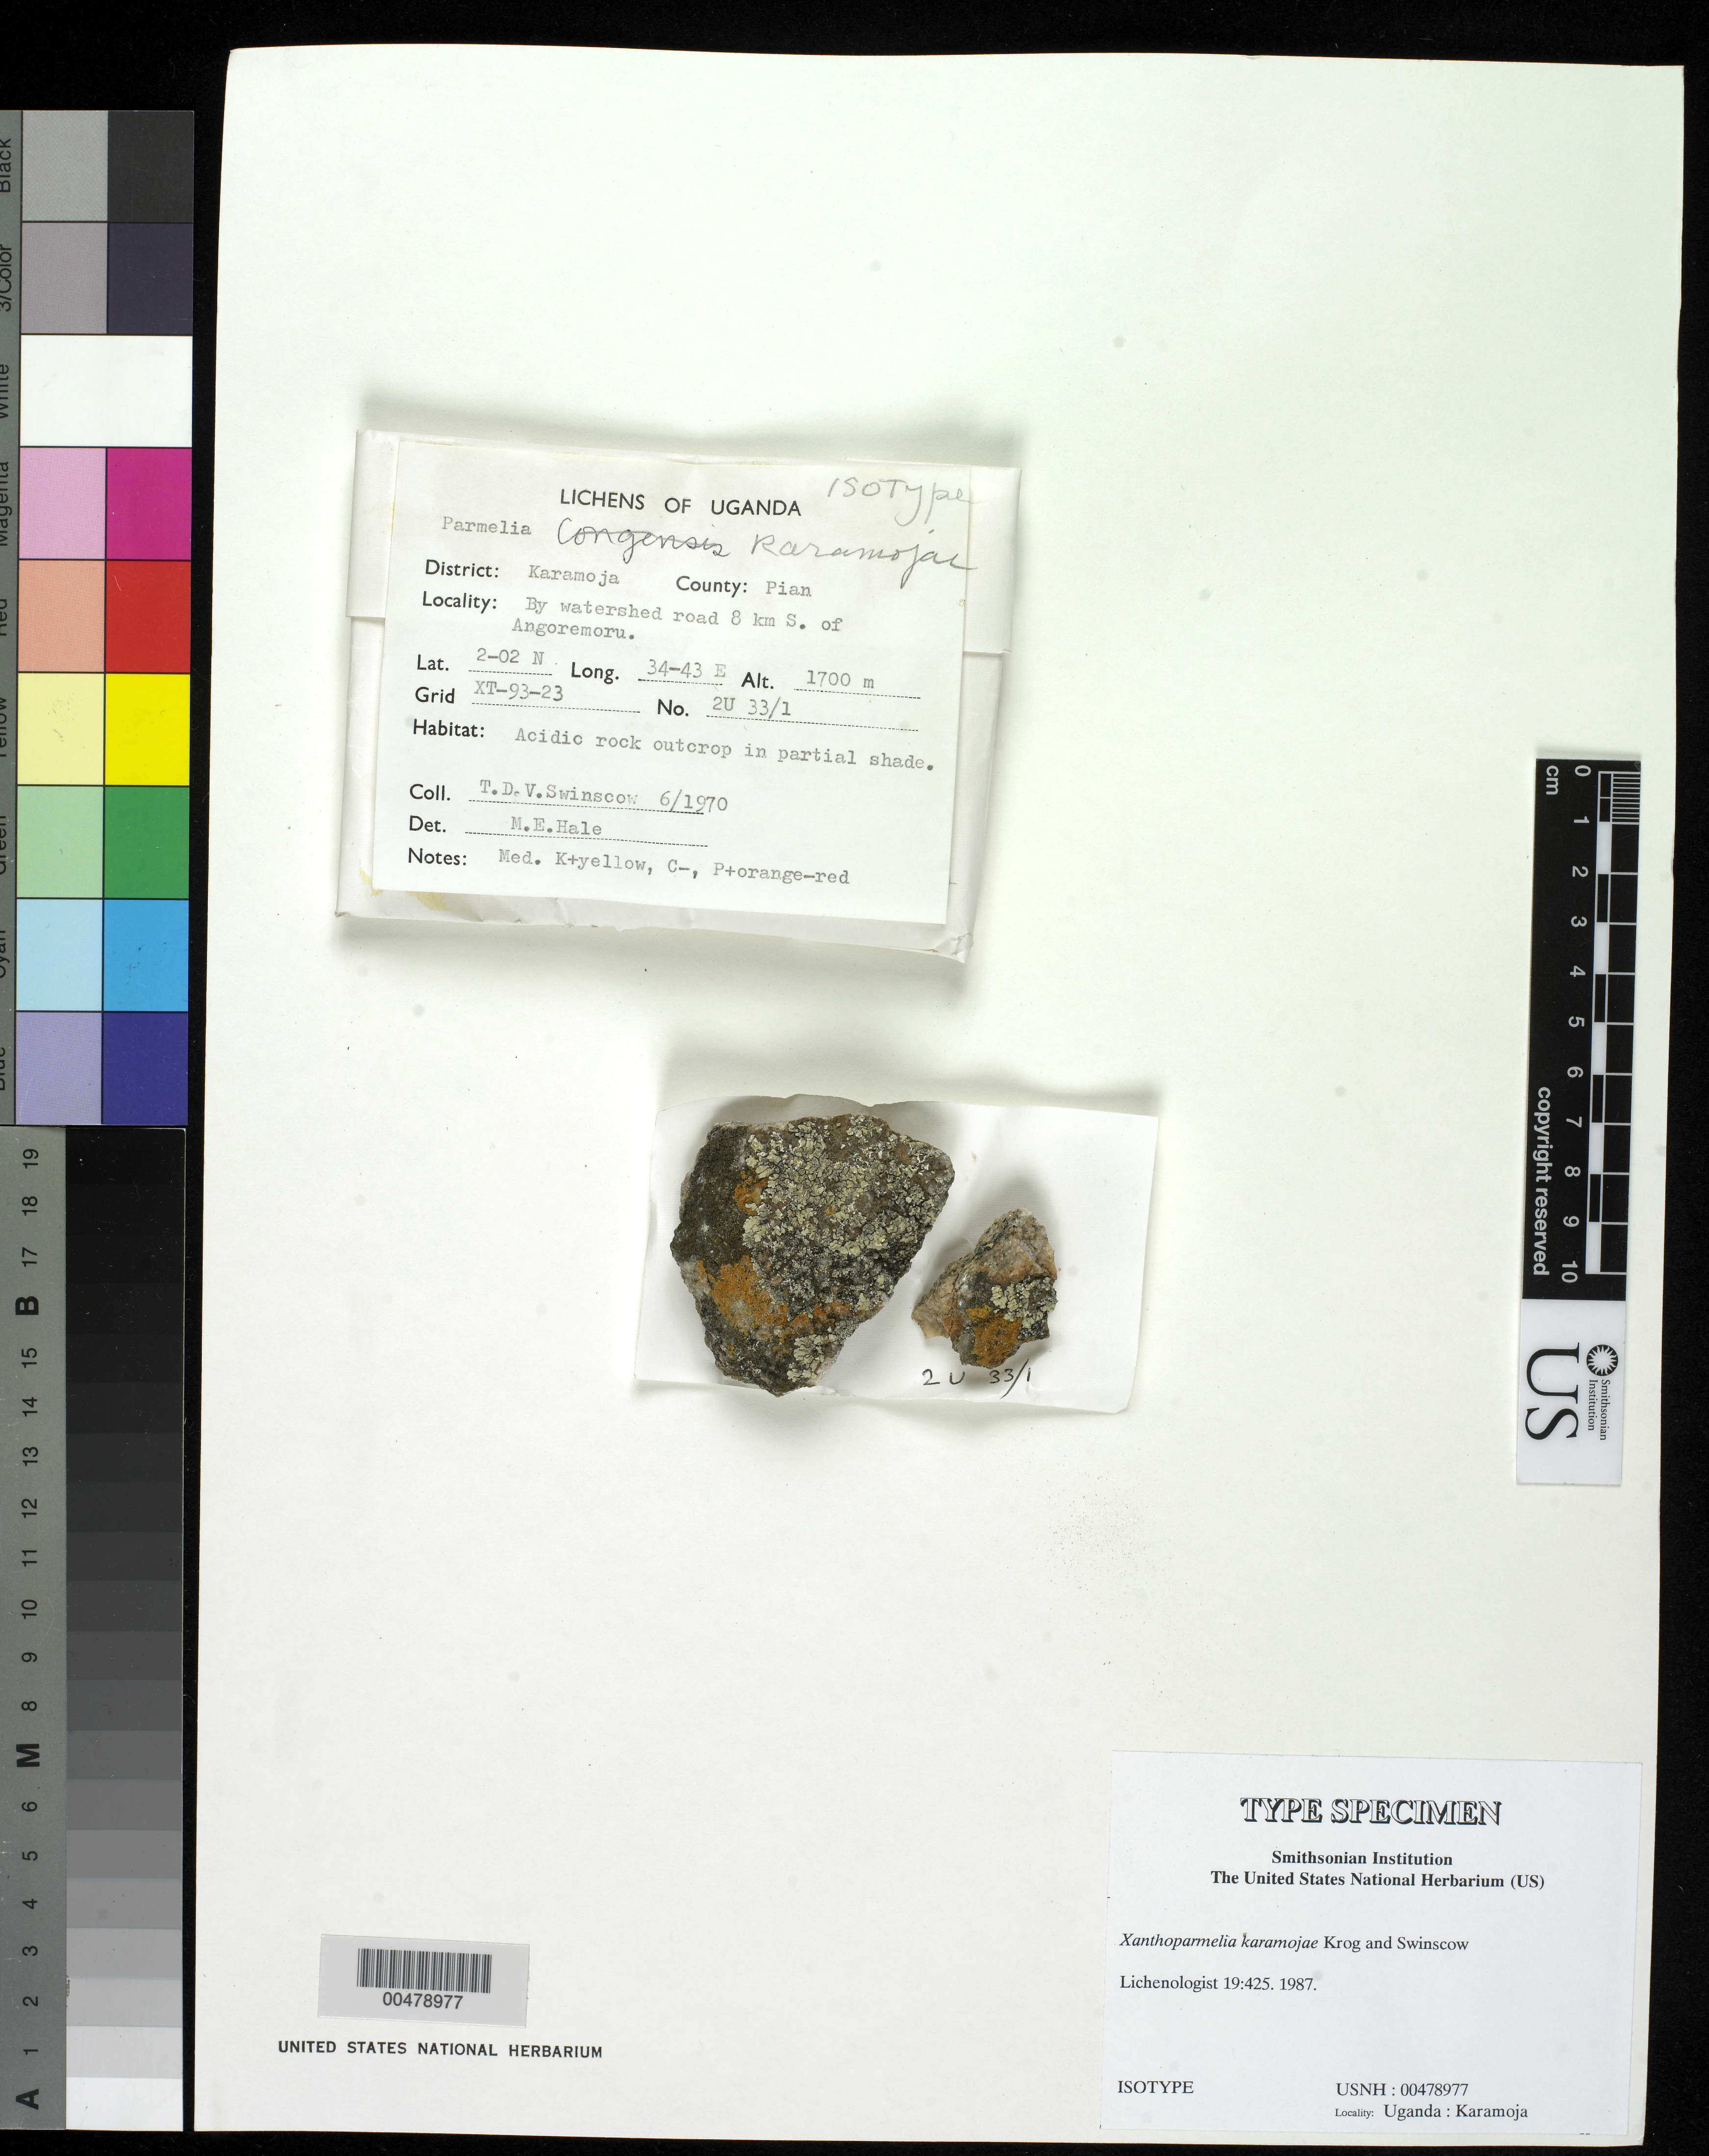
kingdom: Fungi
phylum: Ascomycota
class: Lecanoromycetes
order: Lecanorales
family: Parmeliaceae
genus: Xanthoparmelia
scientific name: Xanthoparmelia karamojae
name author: Krog & Swinscow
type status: Isotype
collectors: T. D. V. Swinscow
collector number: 2u33/1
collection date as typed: Jun 1970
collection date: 1970-06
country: Uganda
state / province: Northern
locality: Watershed road 8 km S of Agoremoru. Karamoja. Pian.